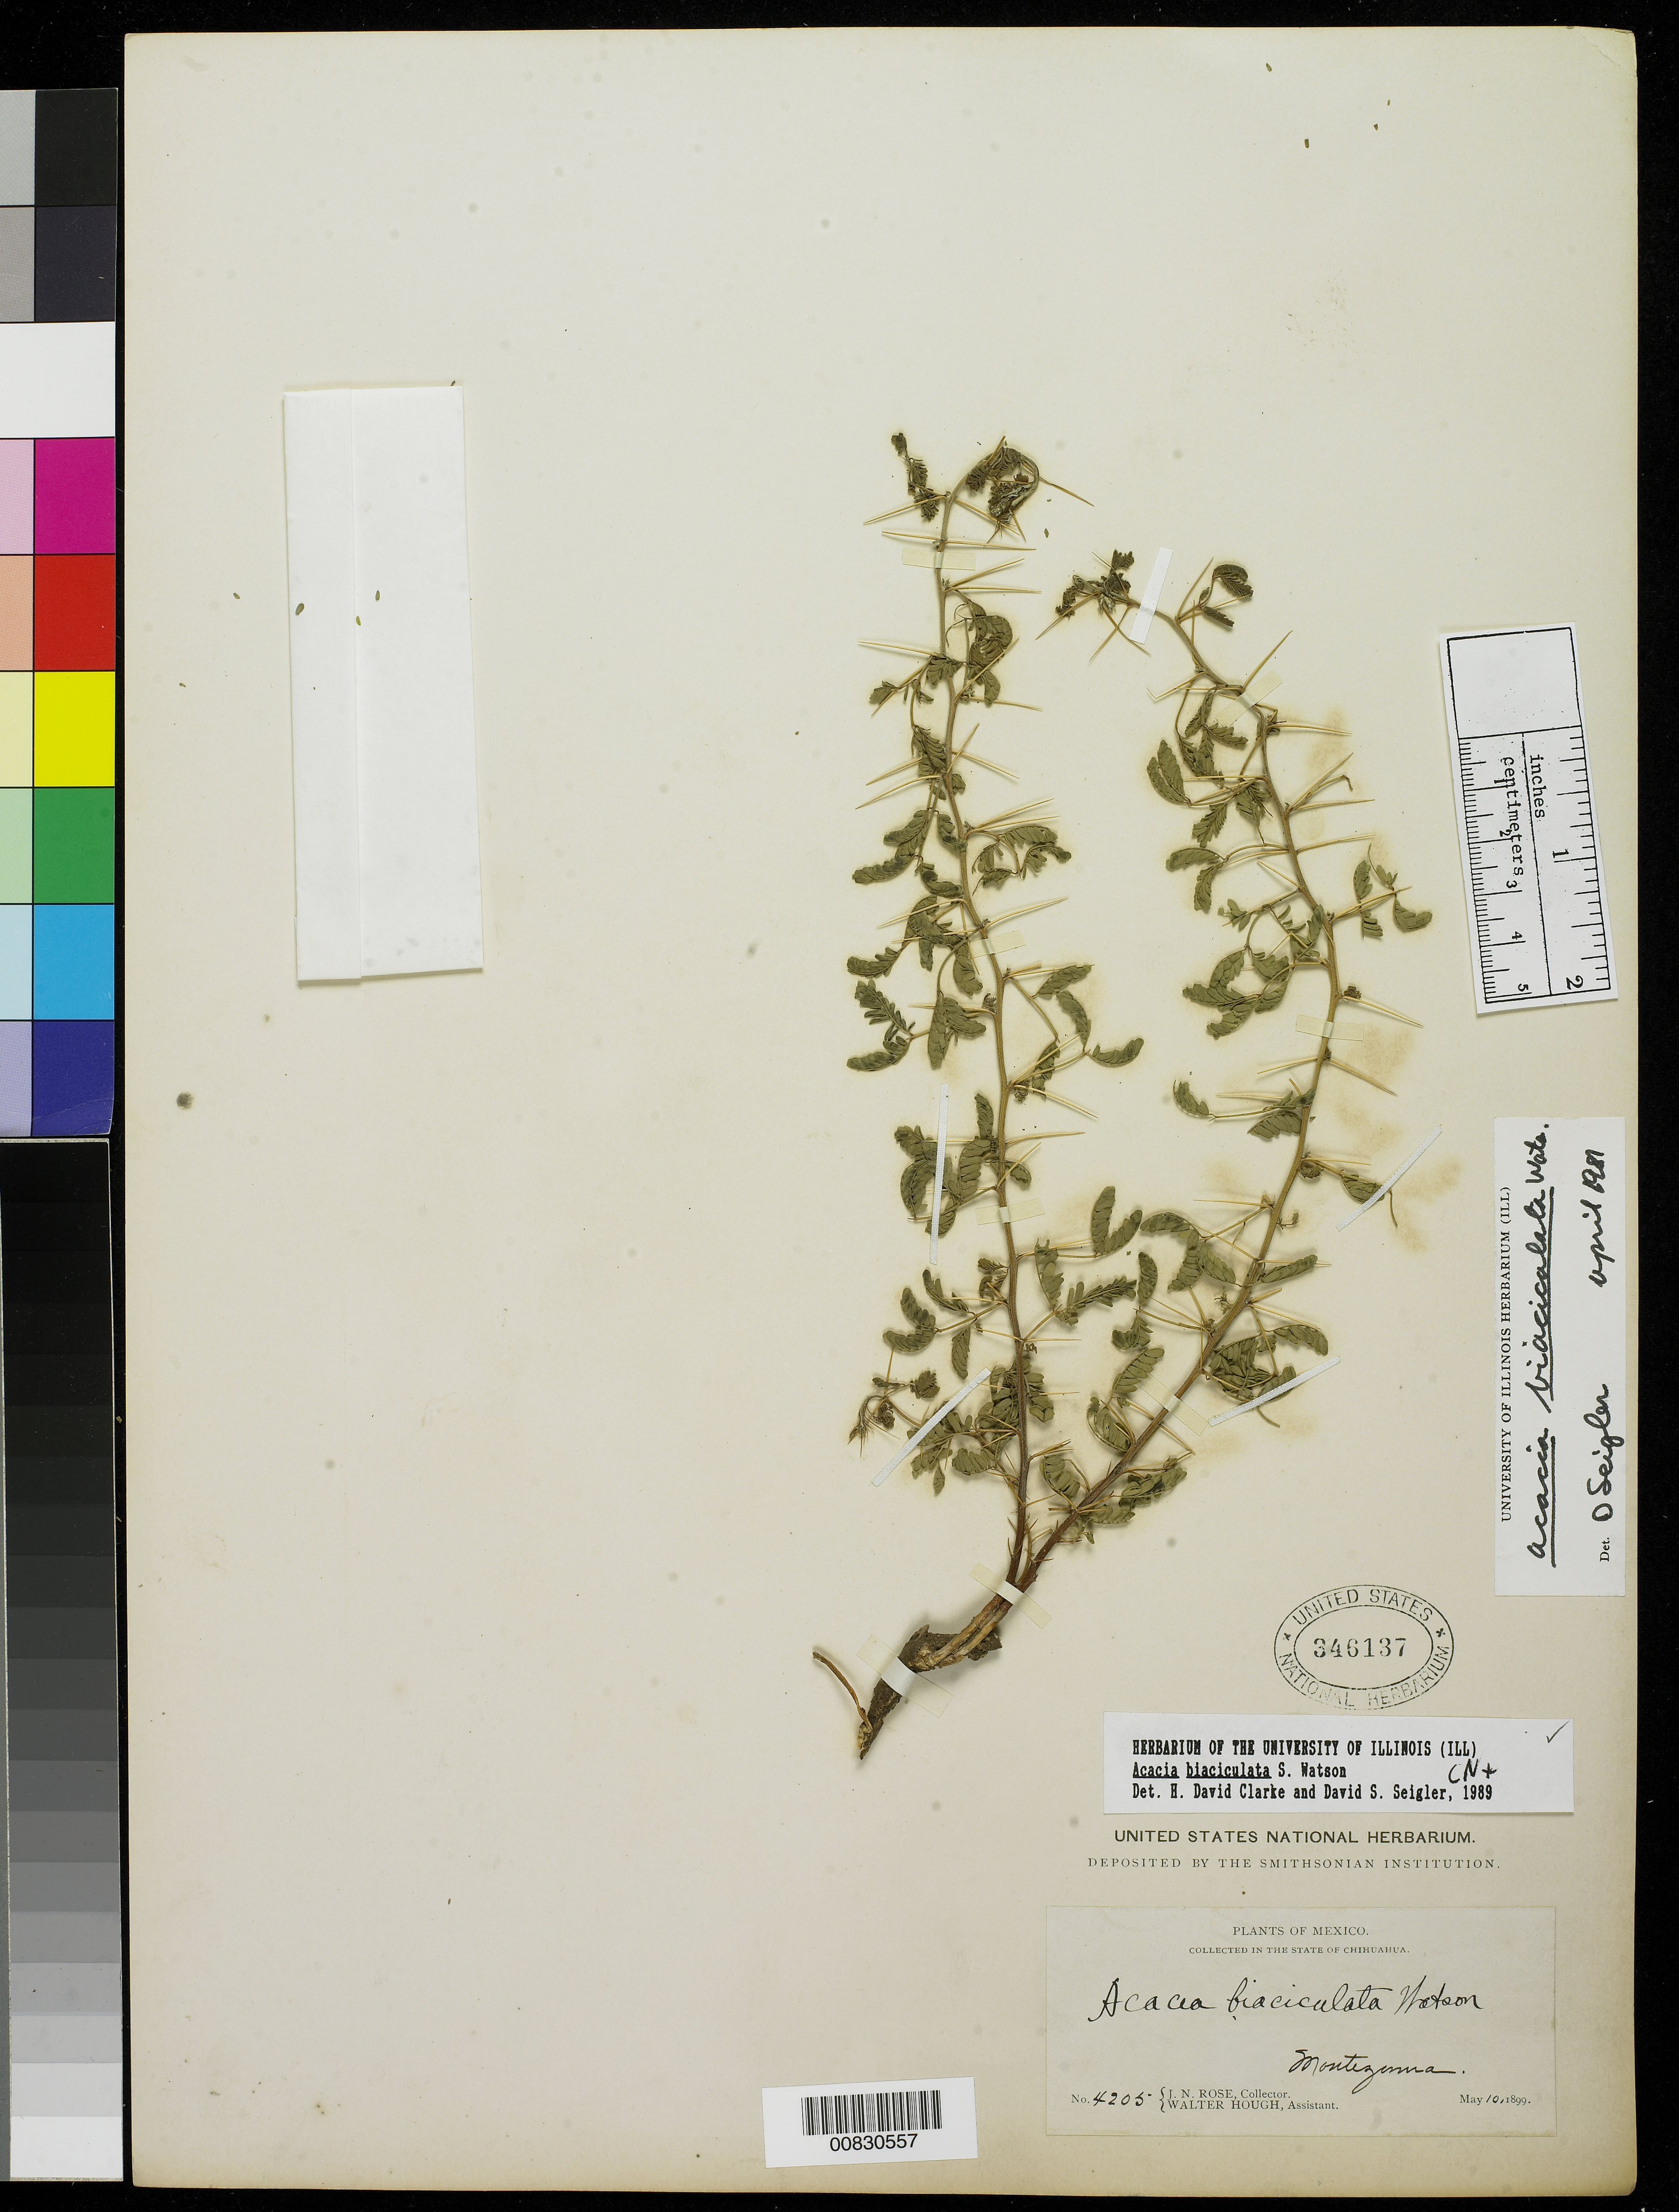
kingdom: Plantae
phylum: Tracheophyta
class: Magnoliopsida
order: Fabales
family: Fabaceae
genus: Vachellia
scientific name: Vachellia biaciculata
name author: (S. Watson) Seigler & Ebinger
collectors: J. N. Rose & W. Hough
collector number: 4205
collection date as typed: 10 May 1899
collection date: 1899-05-10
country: Mexico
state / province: Chihuahua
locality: Montezuma, Chihuahua.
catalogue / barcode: US 346137